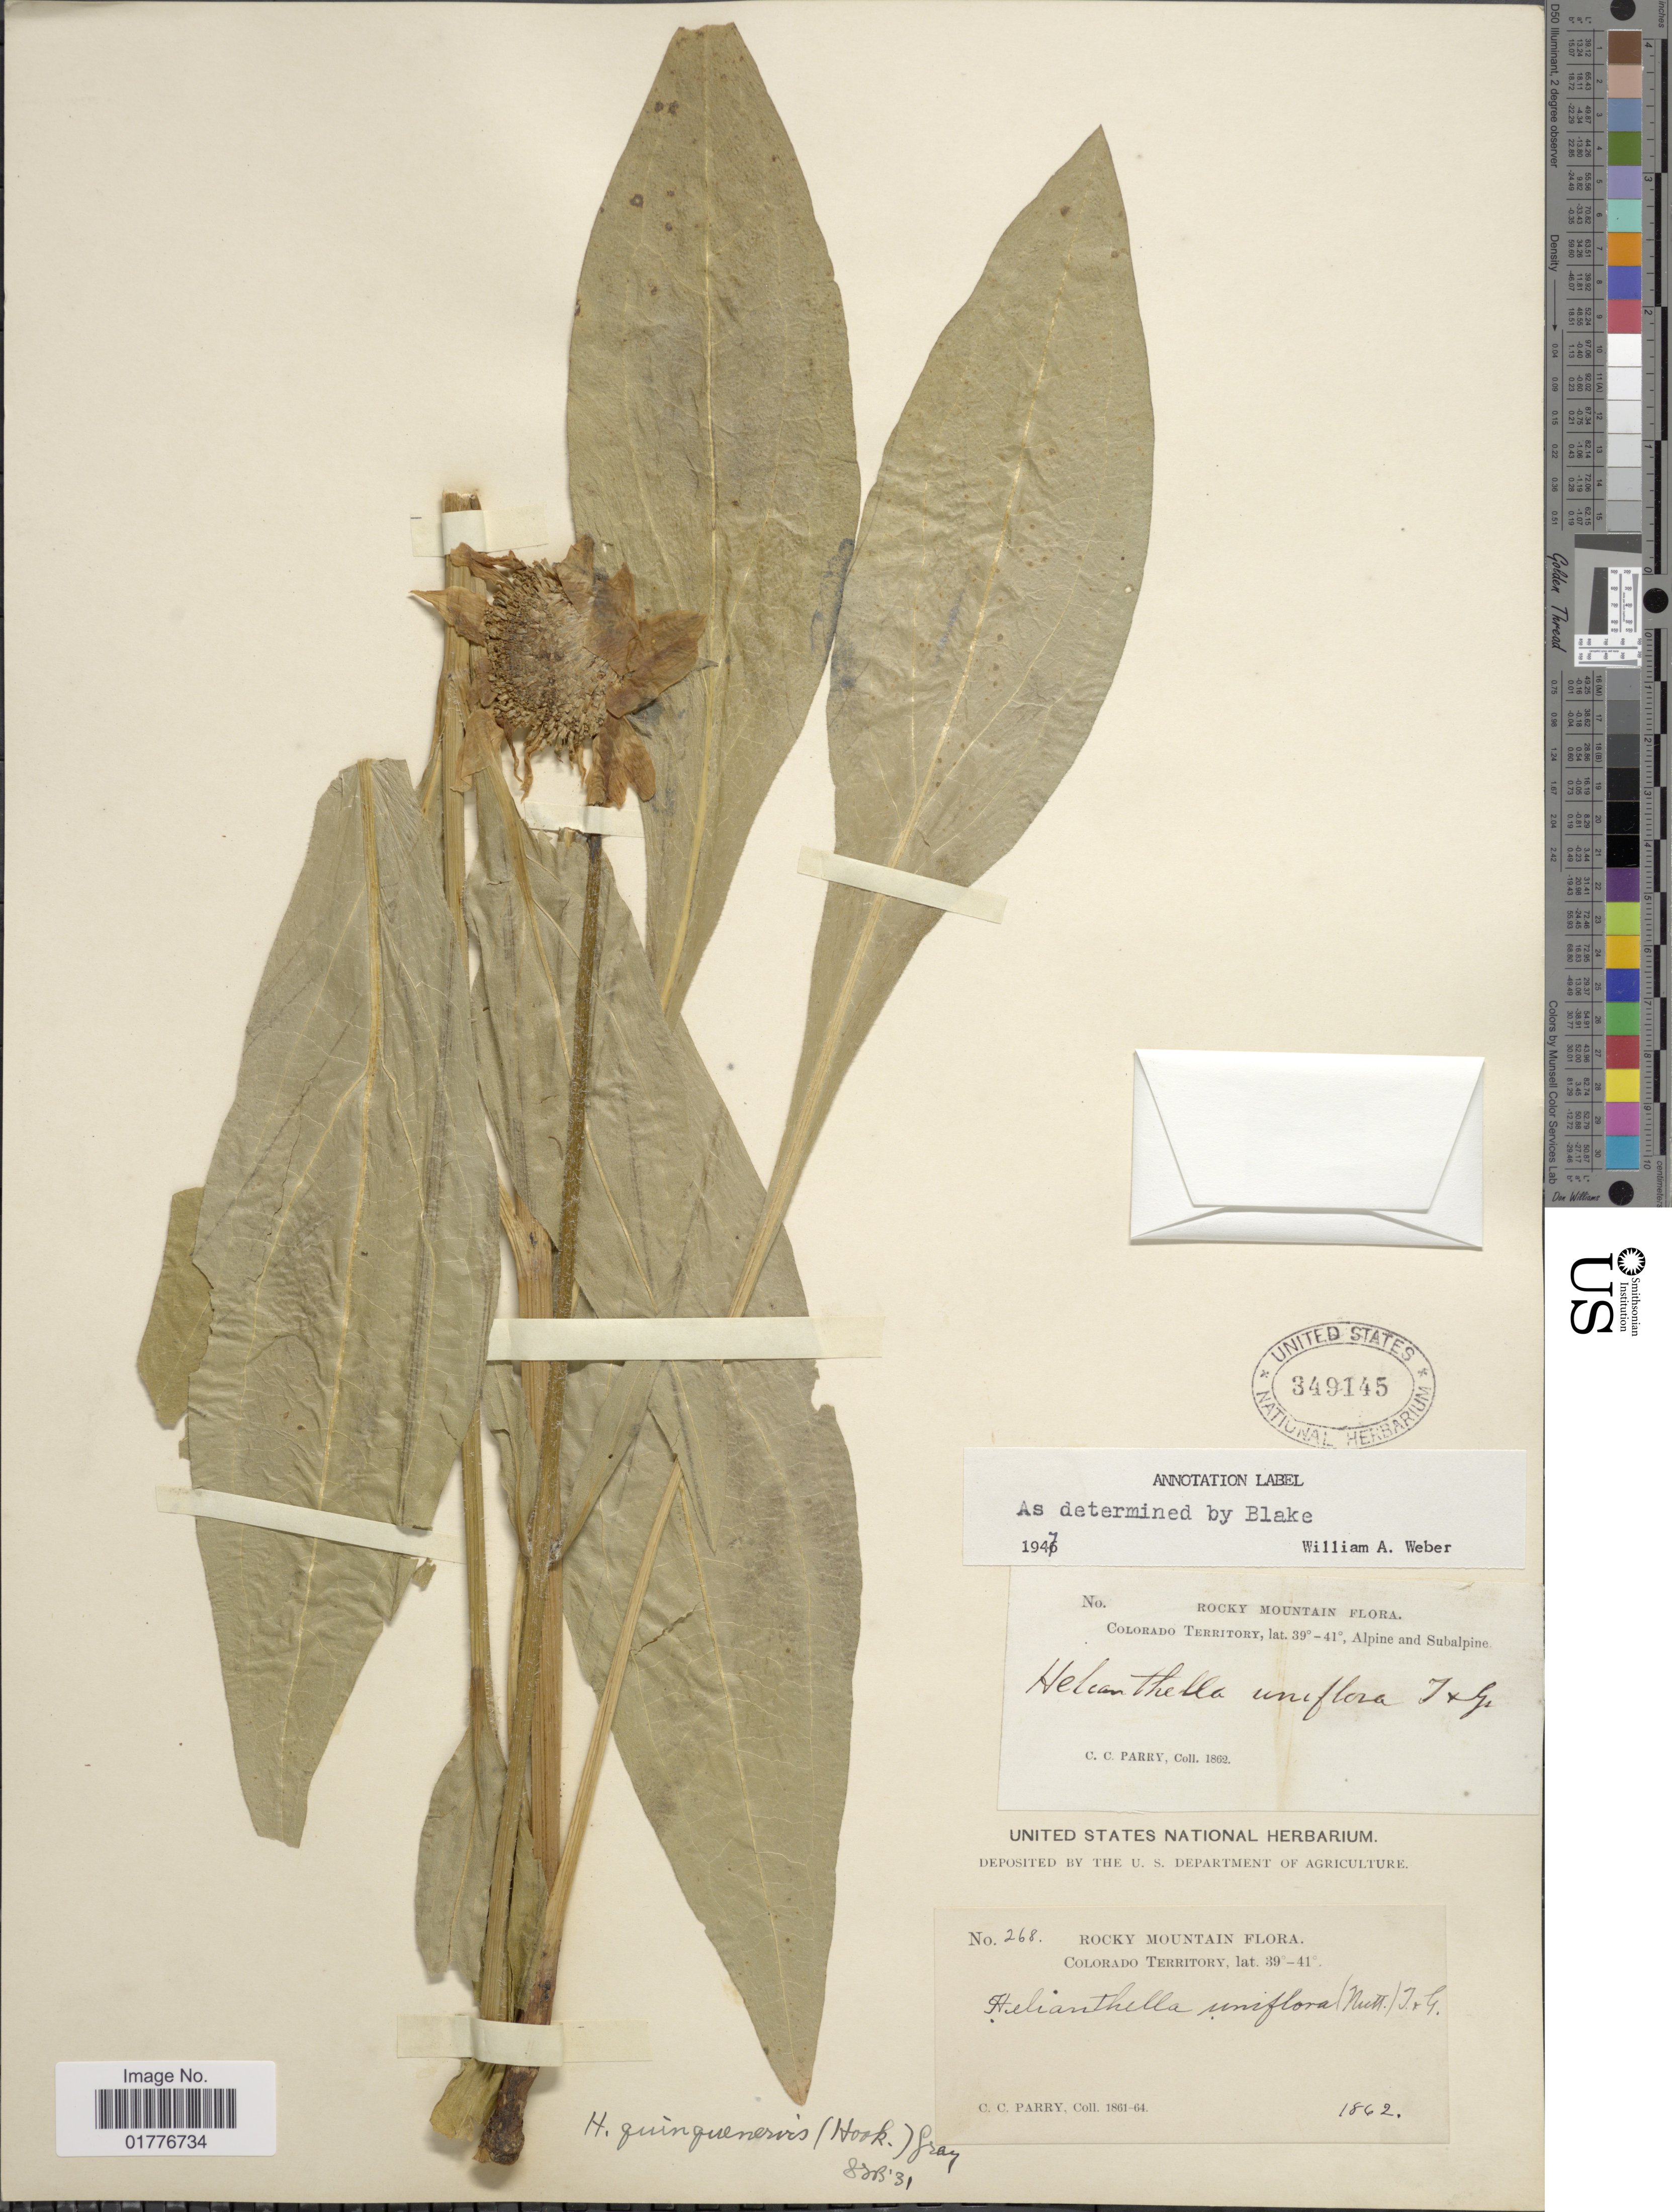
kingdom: Plantae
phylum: Tracheophyta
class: Magnoliopsida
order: Asterales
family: Asteraceae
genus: Helianthella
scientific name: Helianthella quinquenervis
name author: (Hook.) A. Gray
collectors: C. C. Parry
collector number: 268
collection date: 1862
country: United States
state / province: Colorado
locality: Rocky Mountain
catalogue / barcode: US 349145